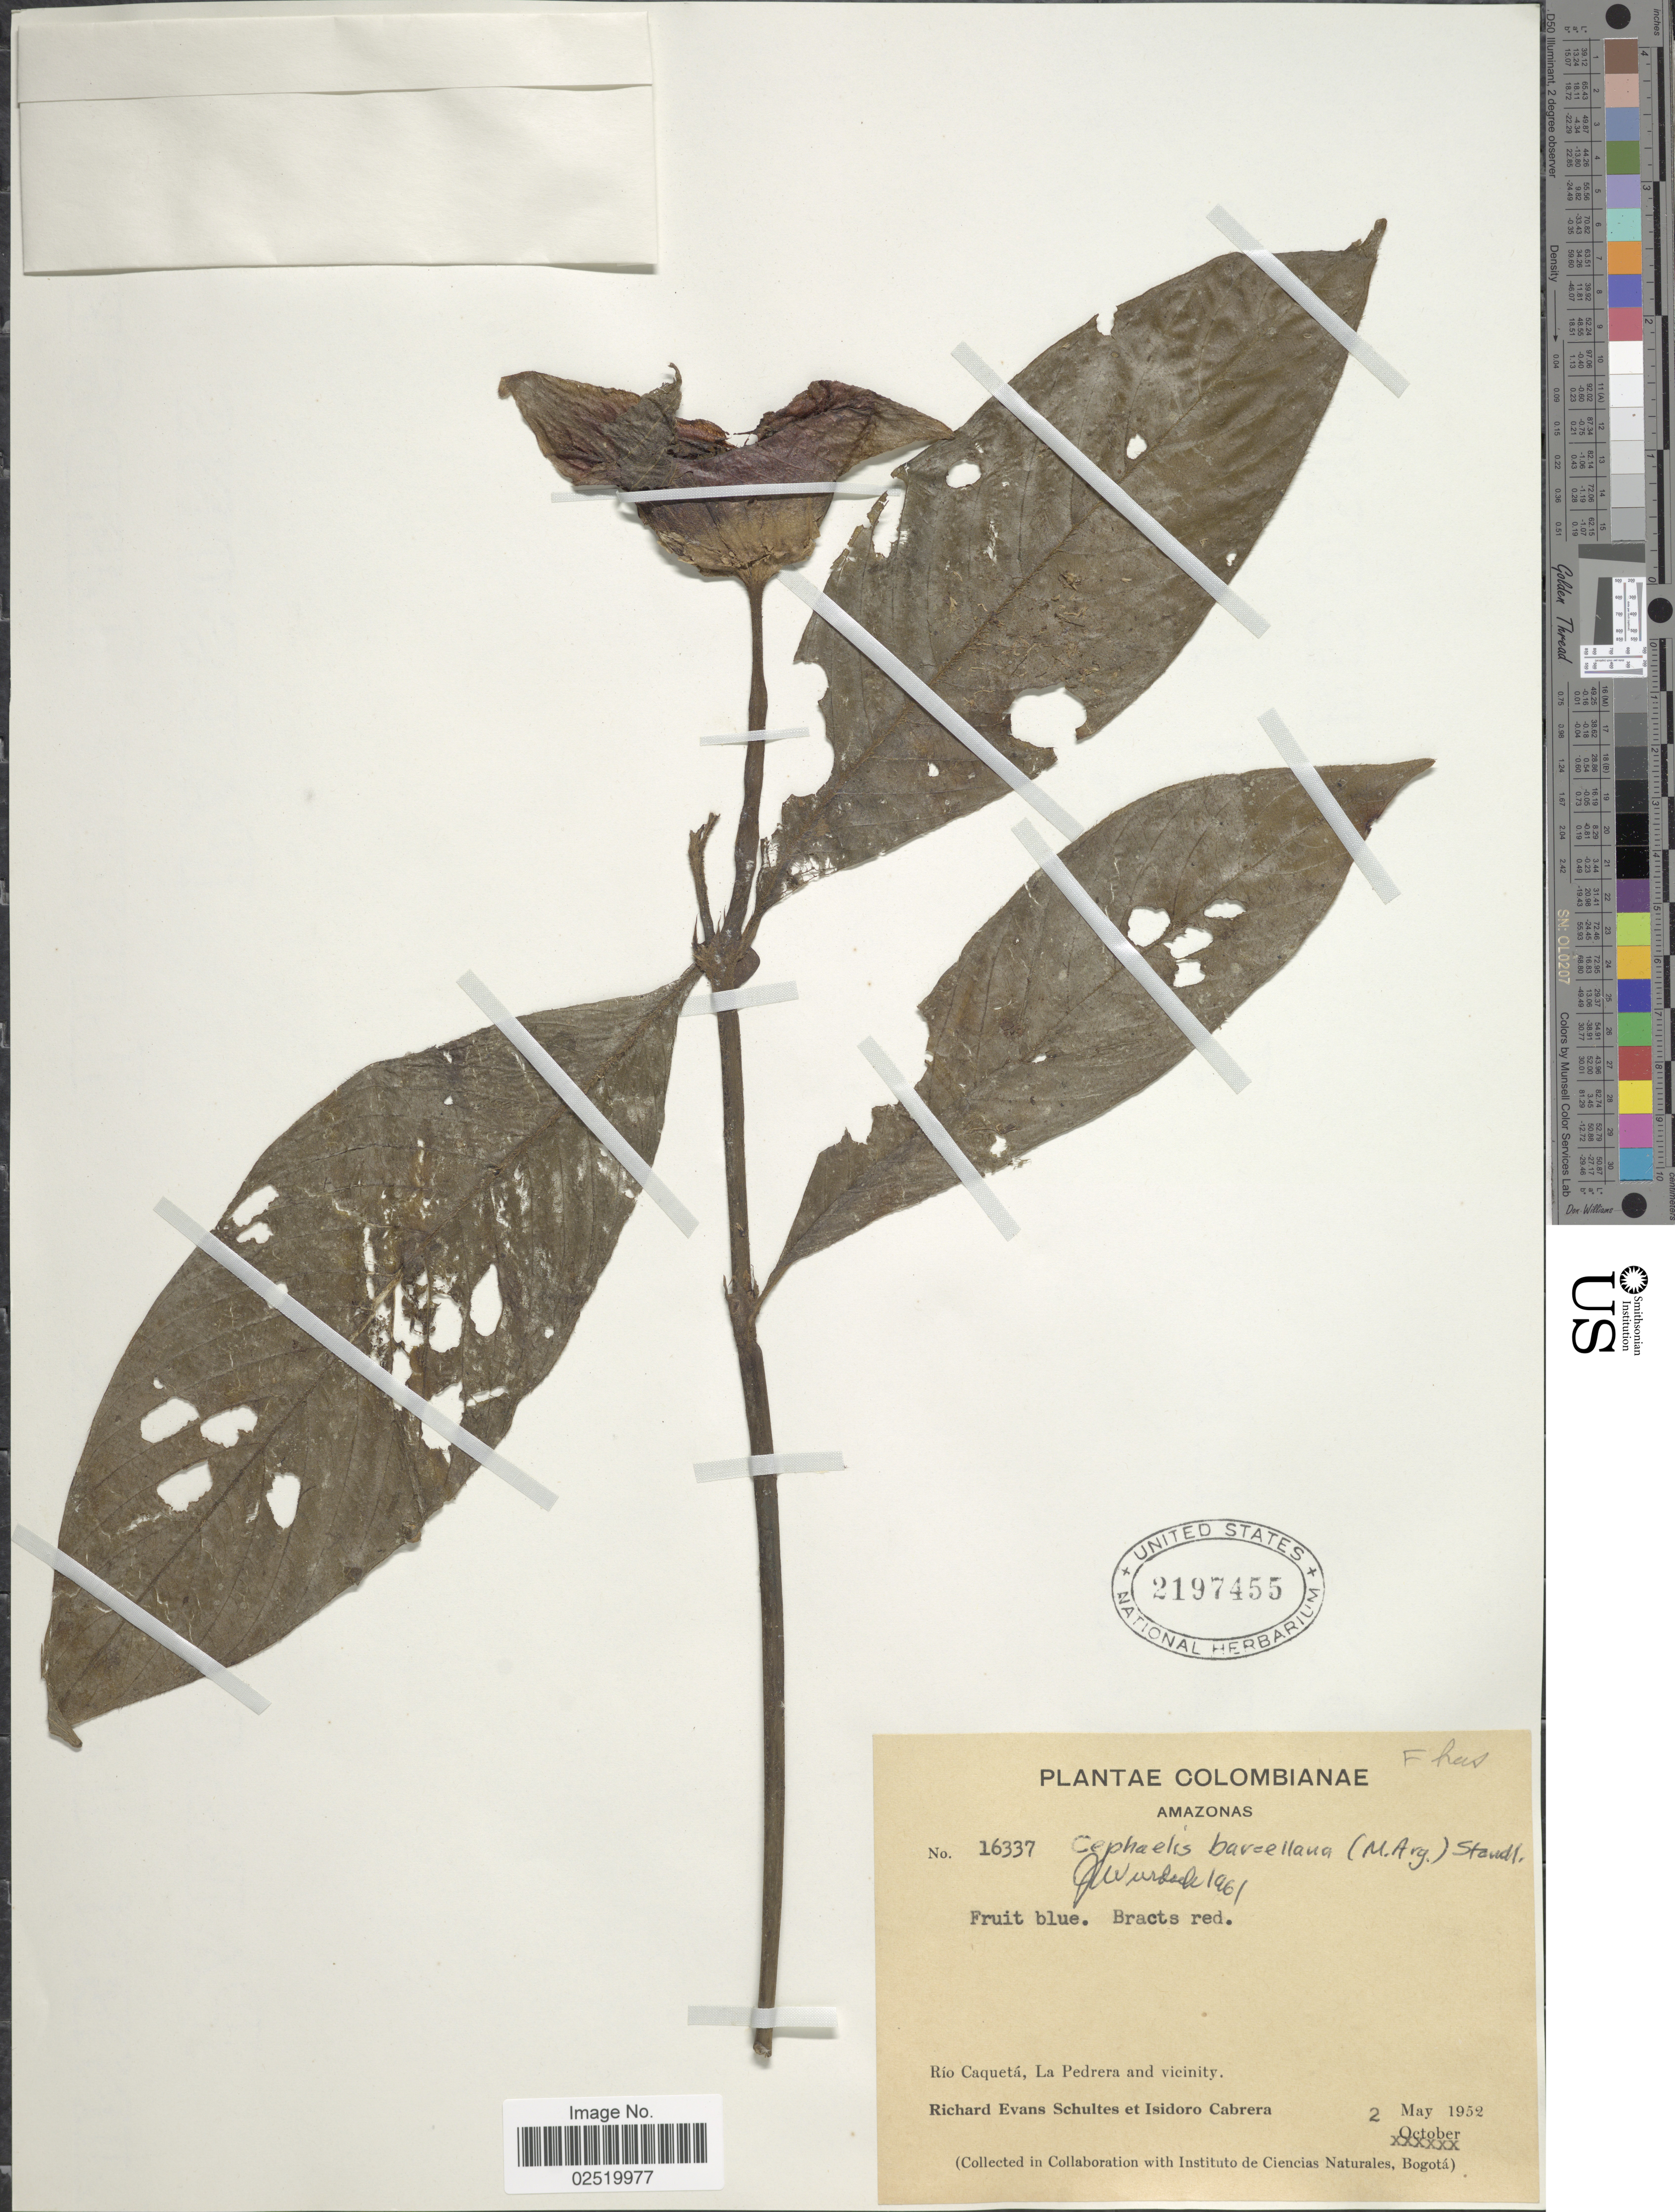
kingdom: Plantae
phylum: Tracheophyta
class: Magnoliopsida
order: Gentianales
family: Rubiaceae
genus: Psychotria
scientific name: Psychotria poeppigiana subsp. barcellana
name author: (Müll. Arg.) Steyerm.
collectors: R. E. Schultes & I. Cabrera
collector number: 16337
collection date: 1952-05-02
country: Colombia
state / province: Amazônas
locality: Rio Caqueta, La Pedrera and vicinity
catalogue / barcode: US 2197455